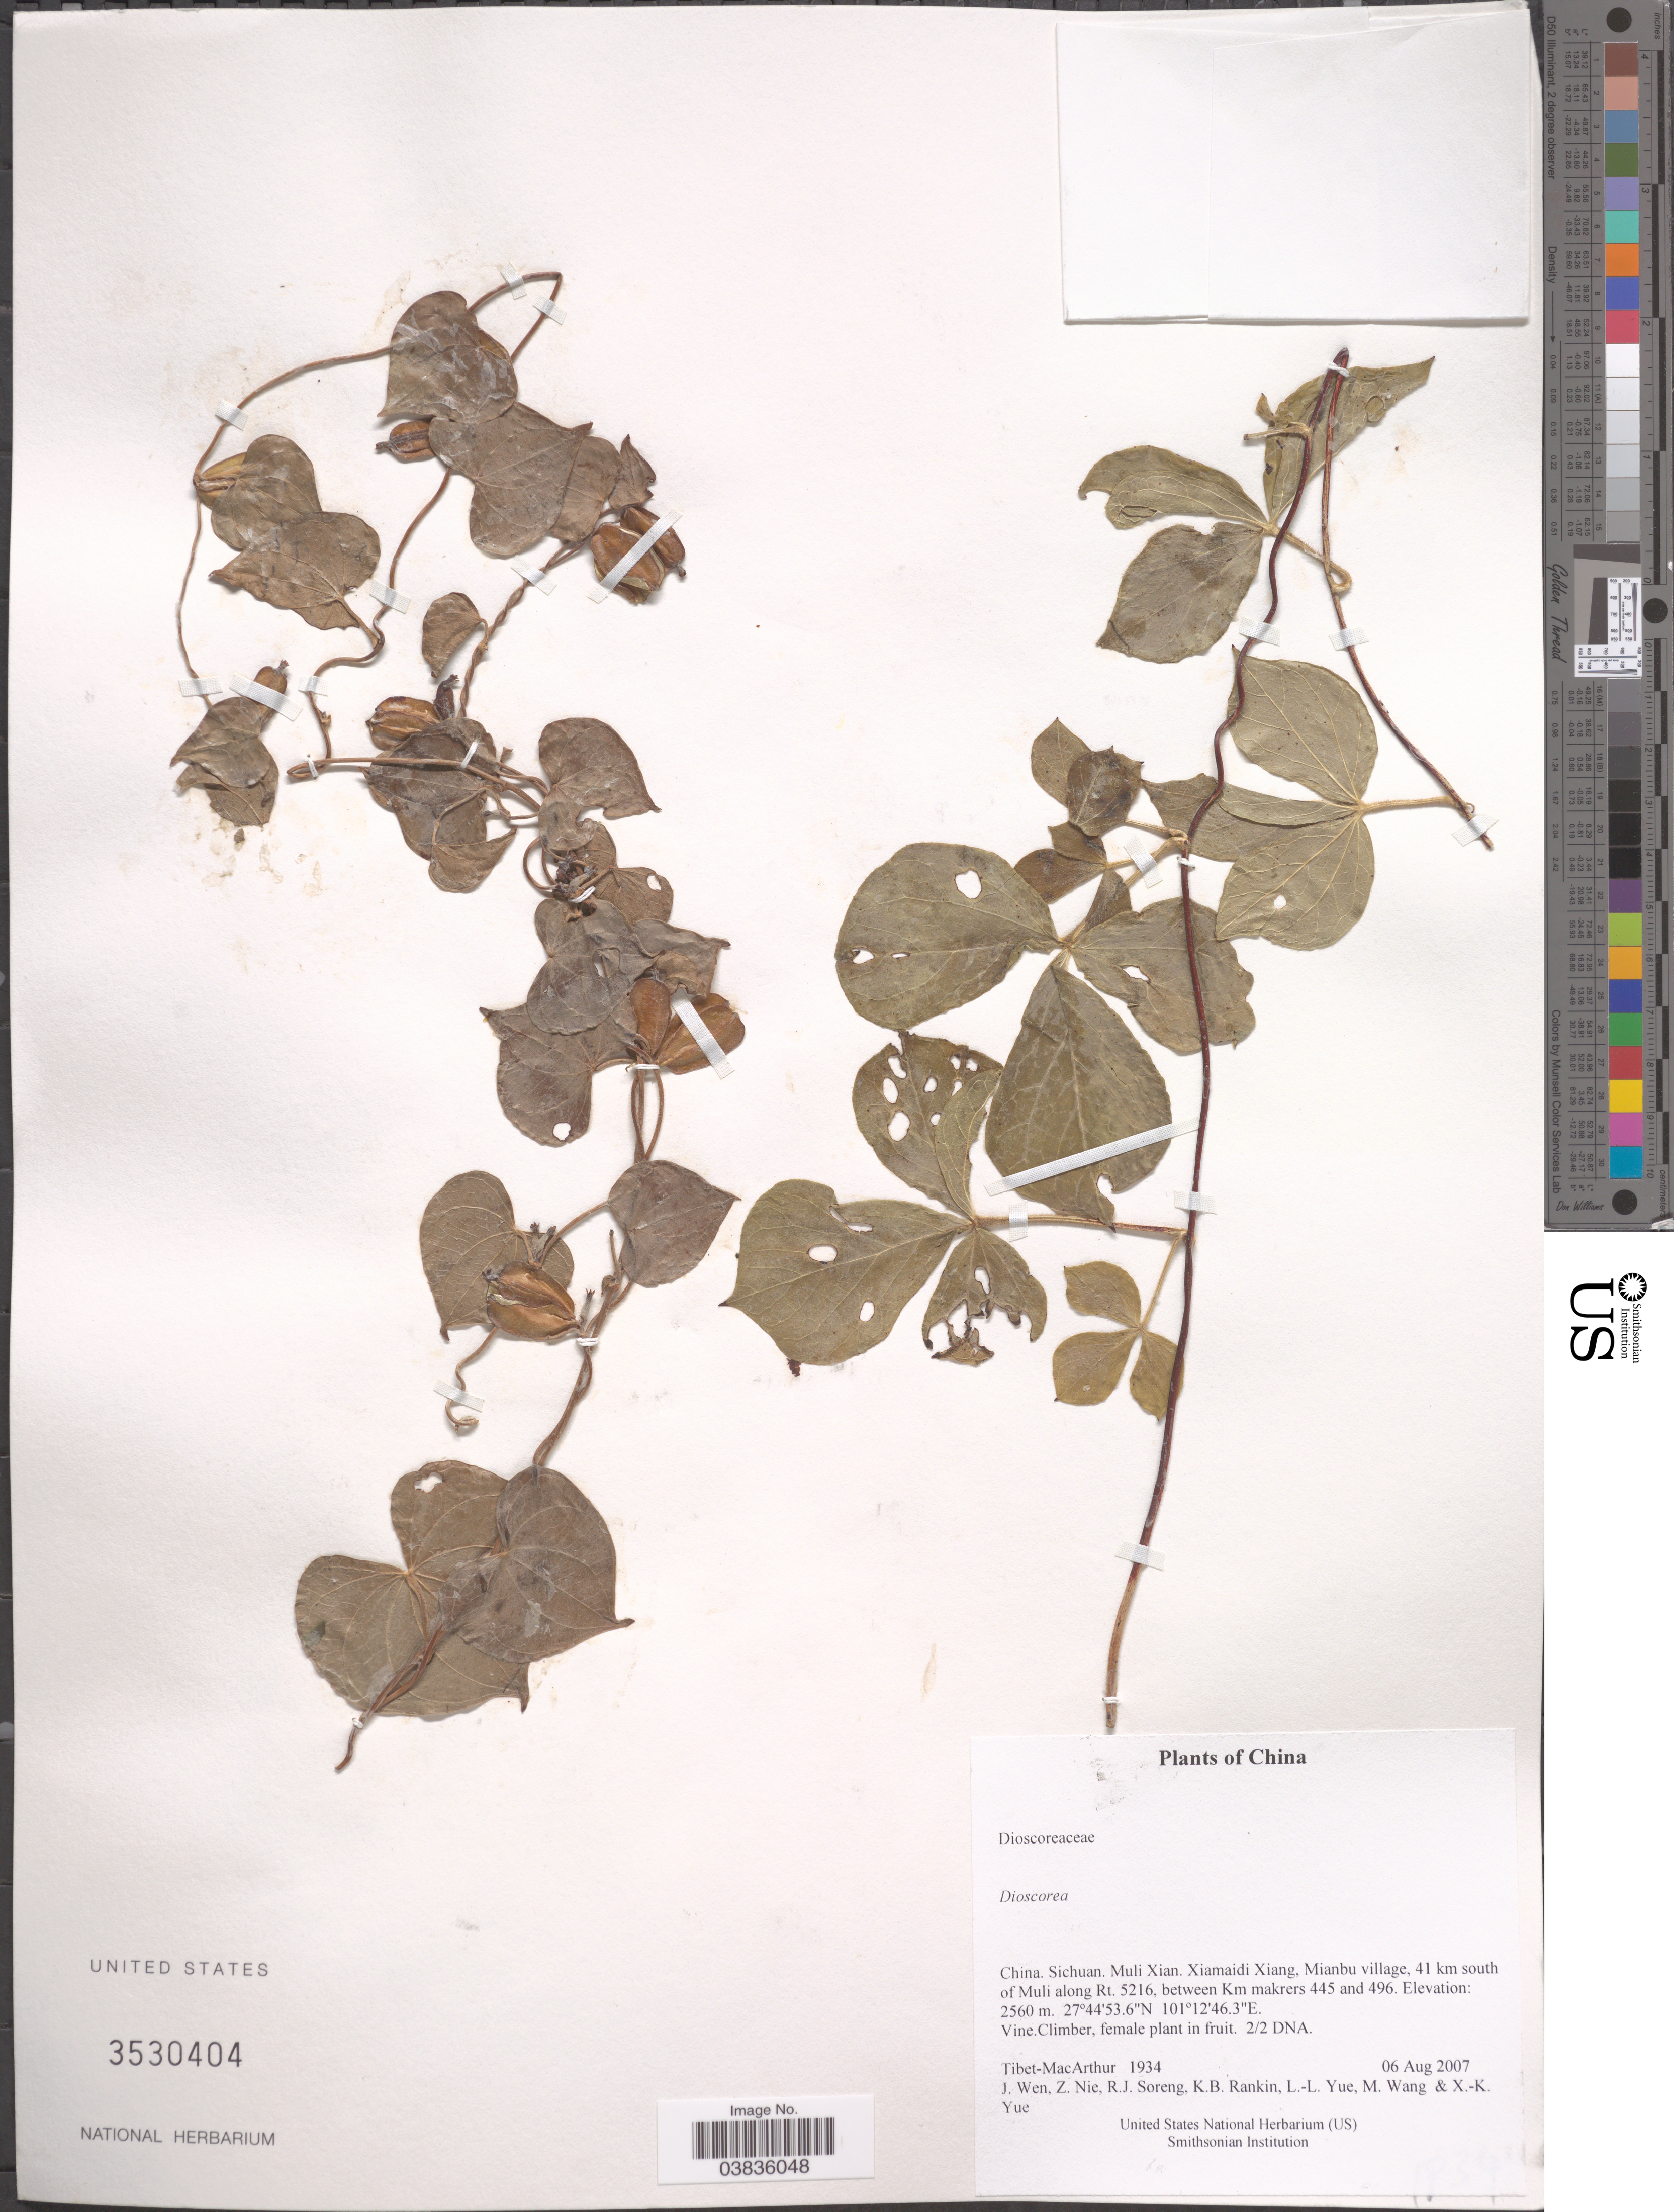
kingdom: Plantae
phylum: Tracheophyta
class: Liliopsida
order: Dioscoreales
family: Dioscoreaceae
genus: Dioscorea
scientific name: Dioscorea sp.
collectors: Tibet-MacArthur, J. Wen, Z. Nie, R. J. Soreng & et al.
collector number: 1934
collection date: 2007-08-06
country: China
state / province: Sichuan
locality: Muli Xian. Xiamaidi Xiang, Mianbu village, 41 km south of Muli along Rt. 5216, between Km makrers 445 and 496.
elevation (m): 2560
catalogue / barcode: US 3530404